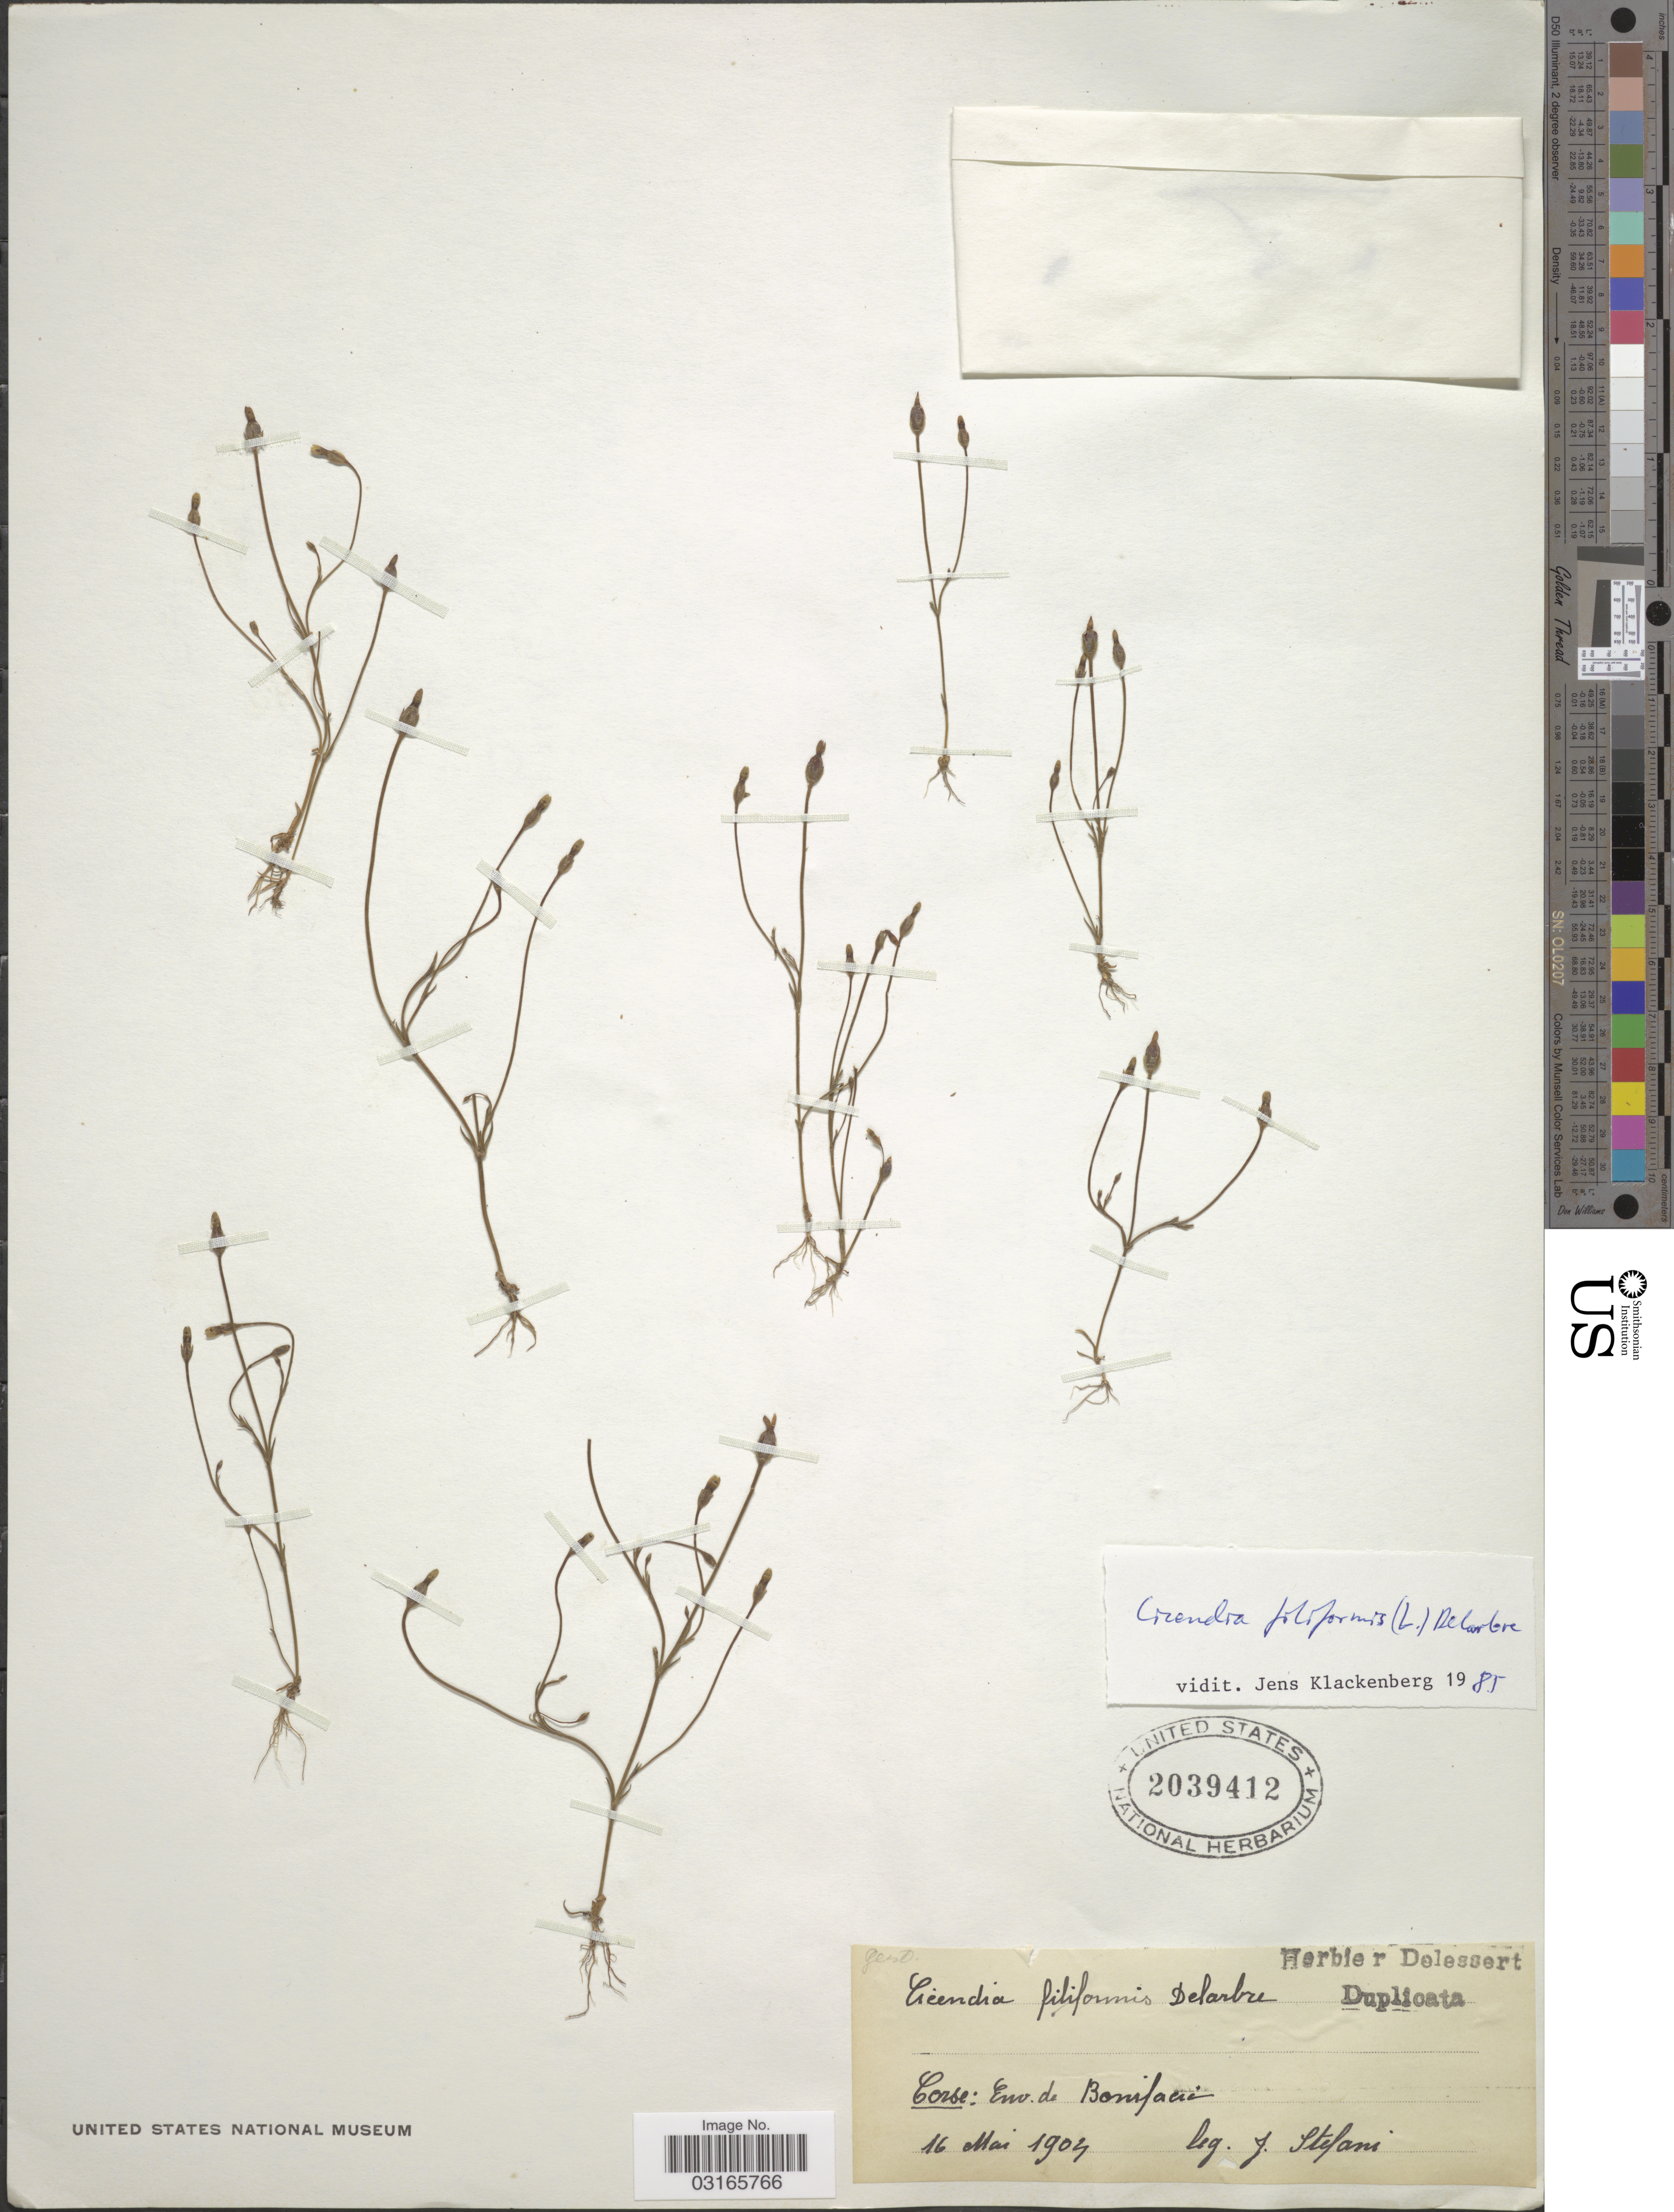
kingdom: Plantae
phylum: Tracheophyta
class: Magnoliopsida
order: Gentianales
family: Gentianaceae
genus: Cicendia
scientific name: Cicendia filiformis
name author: (L.) Delarbre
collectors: Stefani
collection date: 1904-05-16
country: France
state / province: Corsica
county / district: Corse-du-Sud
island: Corse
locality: Corse: Env. de Bonifacia.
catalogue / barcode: US 2039412